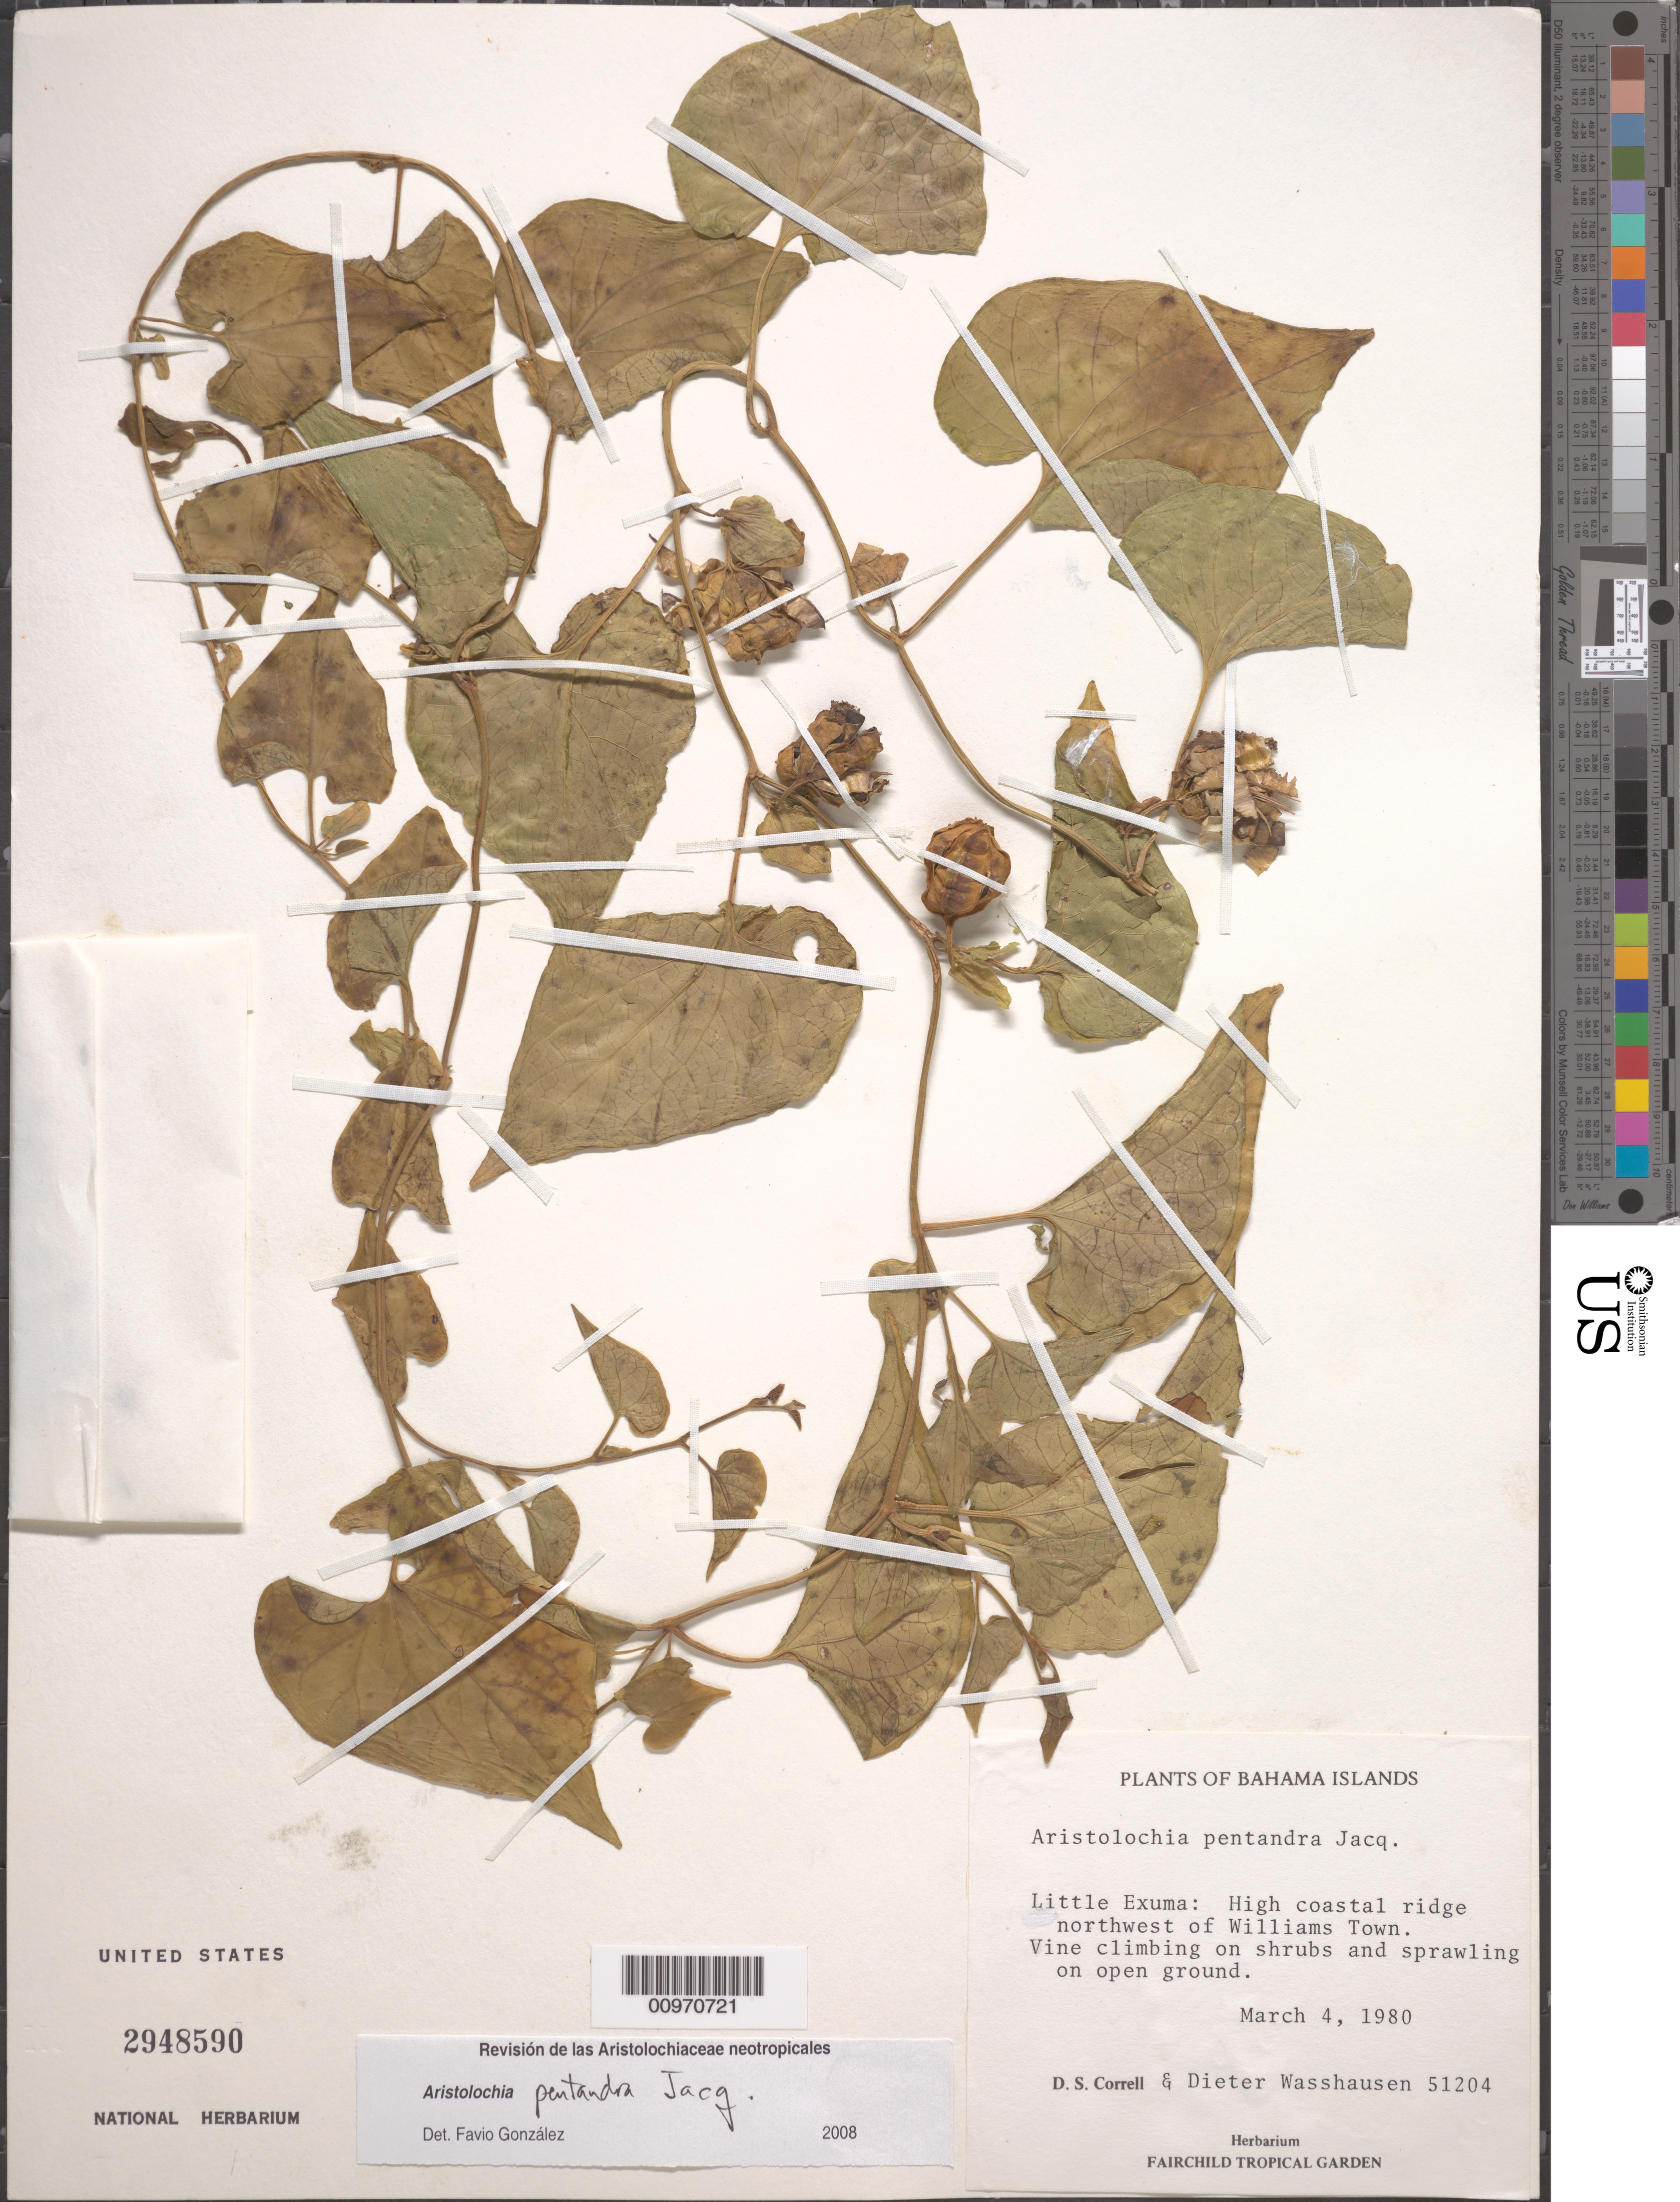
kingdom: Plantae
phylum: Tracheophyta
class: Magnoliopsida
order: Piperales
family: Aristolochiaceae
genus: Aristolochia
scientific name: Aristolochia pentandra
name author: Sessé & Moc.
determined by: González, F., (COL), Universidad Nacional de Colombia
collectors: D. S. Correll & D. C. Wasshausen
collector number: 51204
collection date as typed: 04 Mar 1980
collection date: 1980-03-04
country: Bahamas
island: Little Exuma I.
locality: Northwest of Williams Town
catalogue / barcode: US 2948590